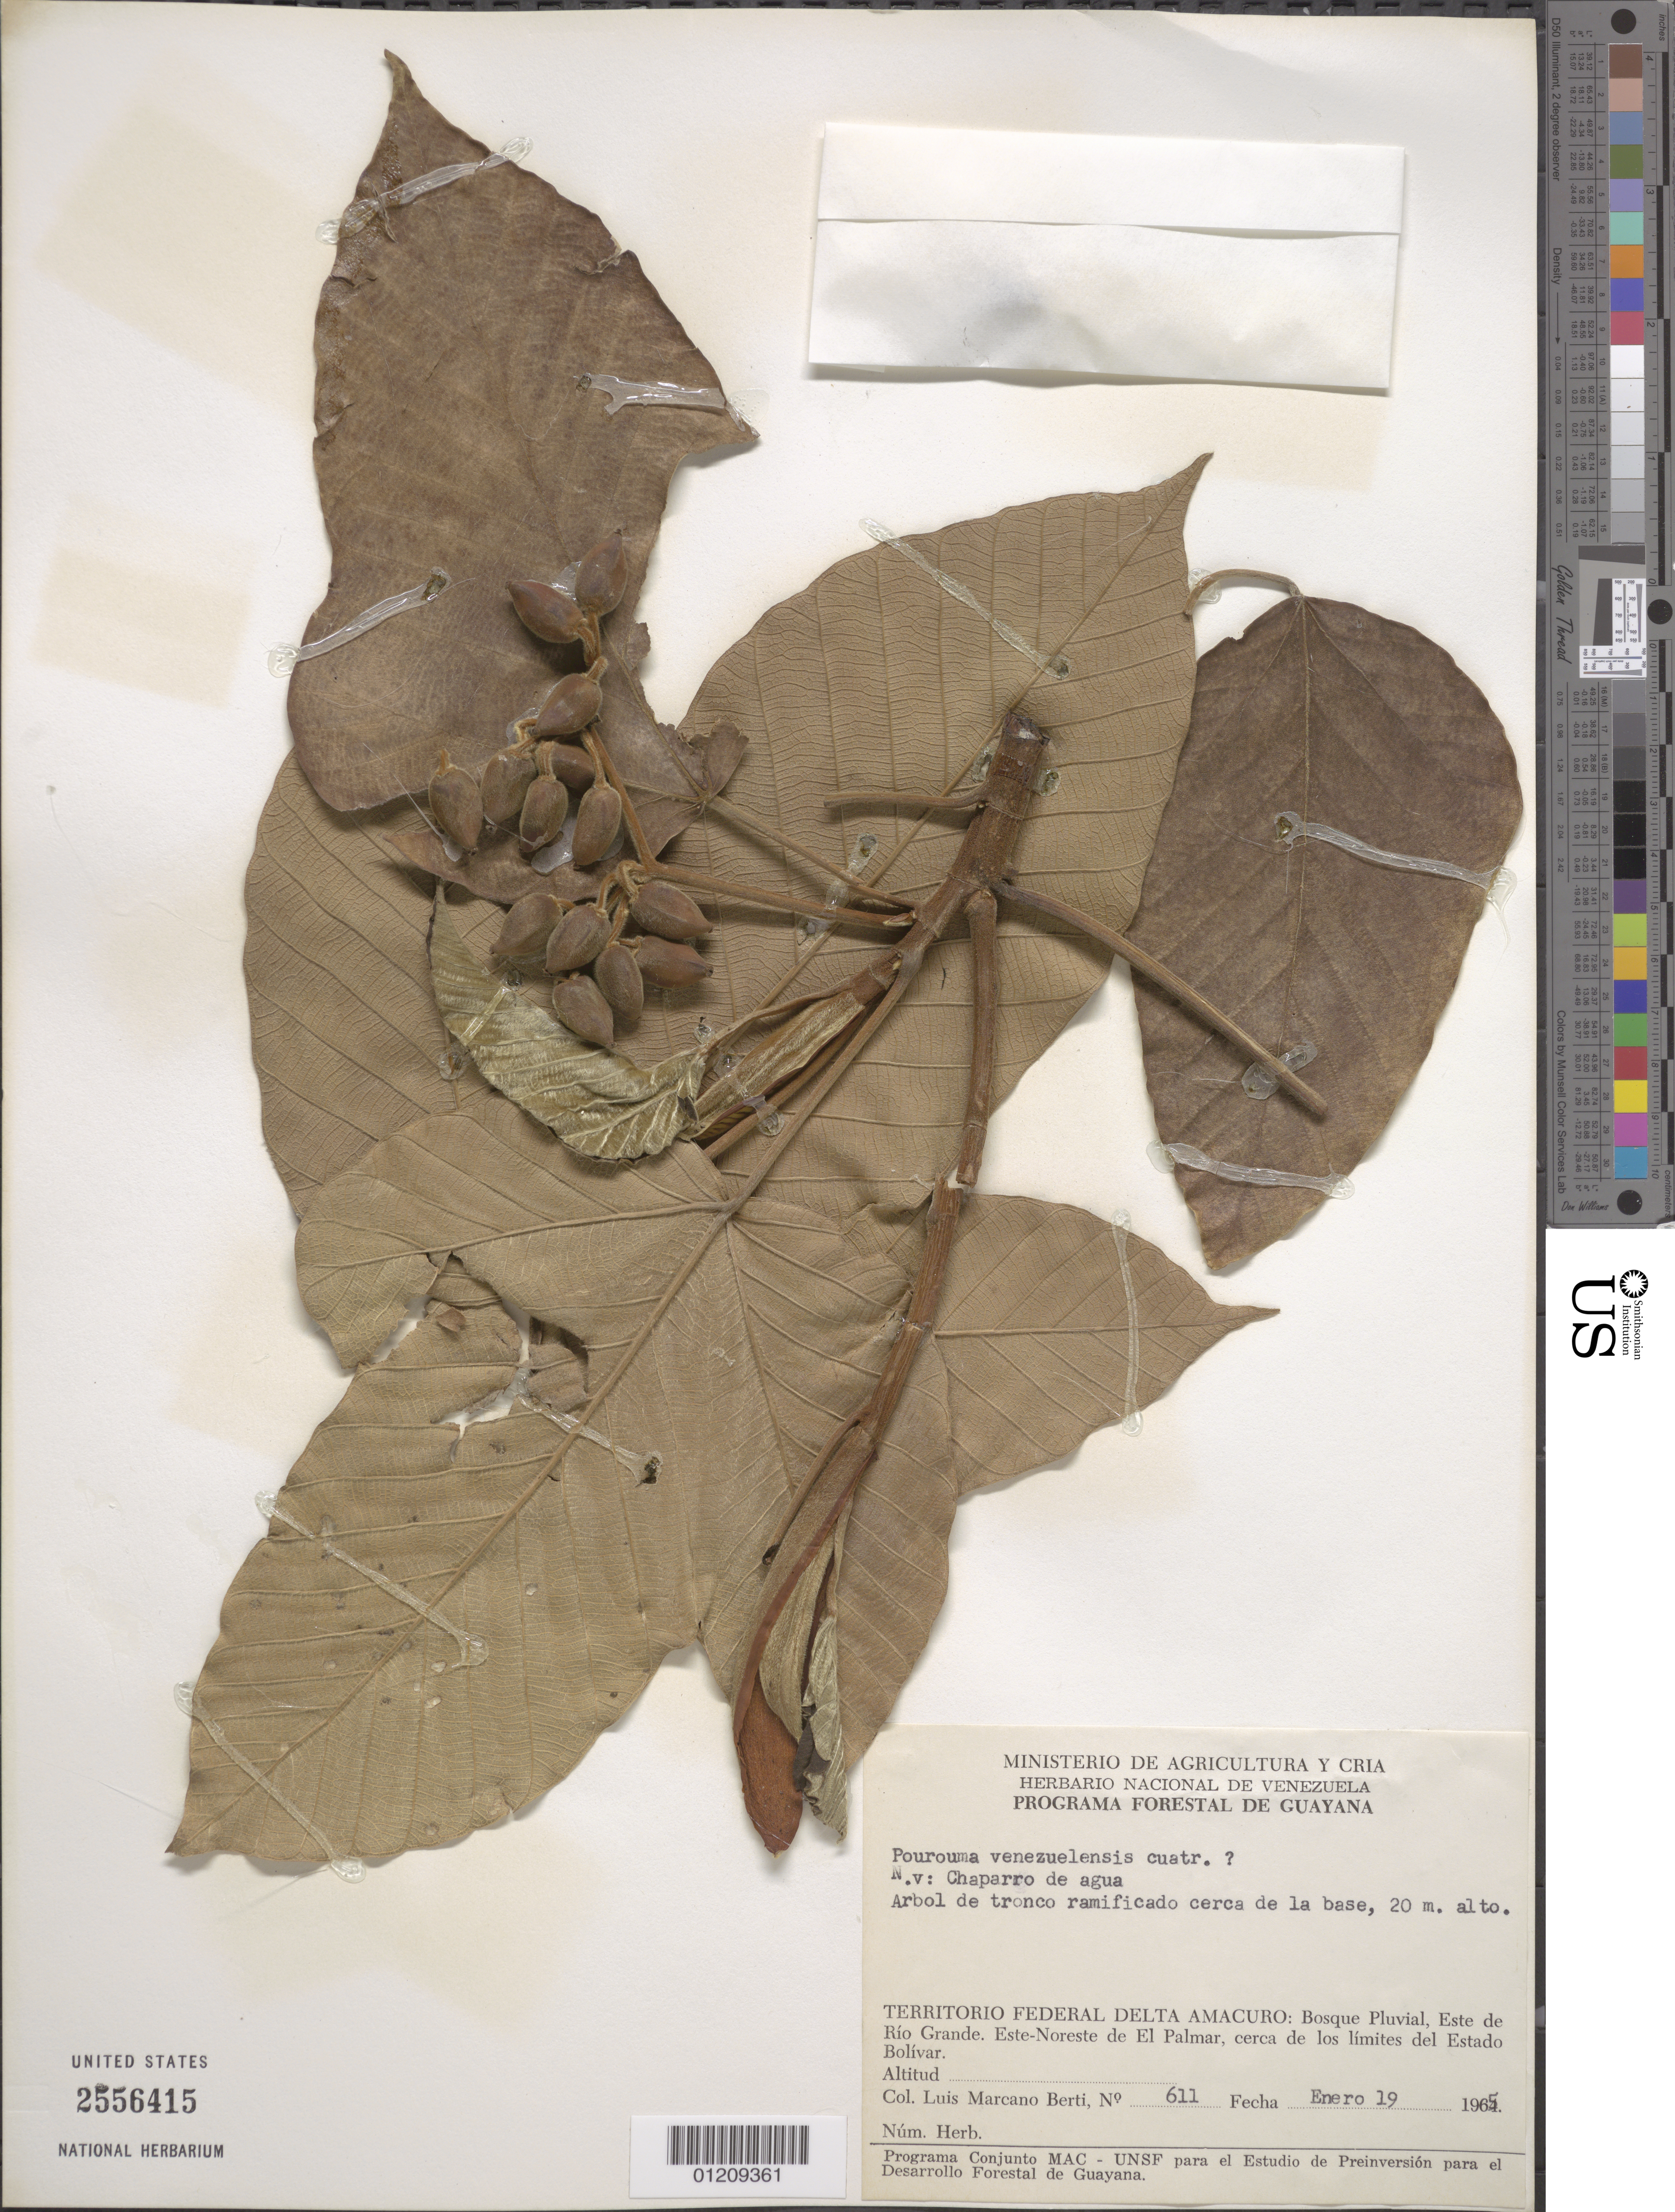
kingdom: Plantae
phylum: Tracheophyta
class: Magnoliopsida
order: Rosales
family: Urticaceae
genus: Pourouma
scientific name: Pourouma venezuelensis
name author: Cuatrec.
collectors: L. Marcano-Berti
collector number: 611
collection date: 1965-01-19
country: Venezuela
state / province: Delta Amacuro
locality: Este de Rio Grande. Este-Noreste de el palmar, cerca de los limites del Estado Bolivar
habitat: Bosque pluvial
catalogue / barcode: US 2556415